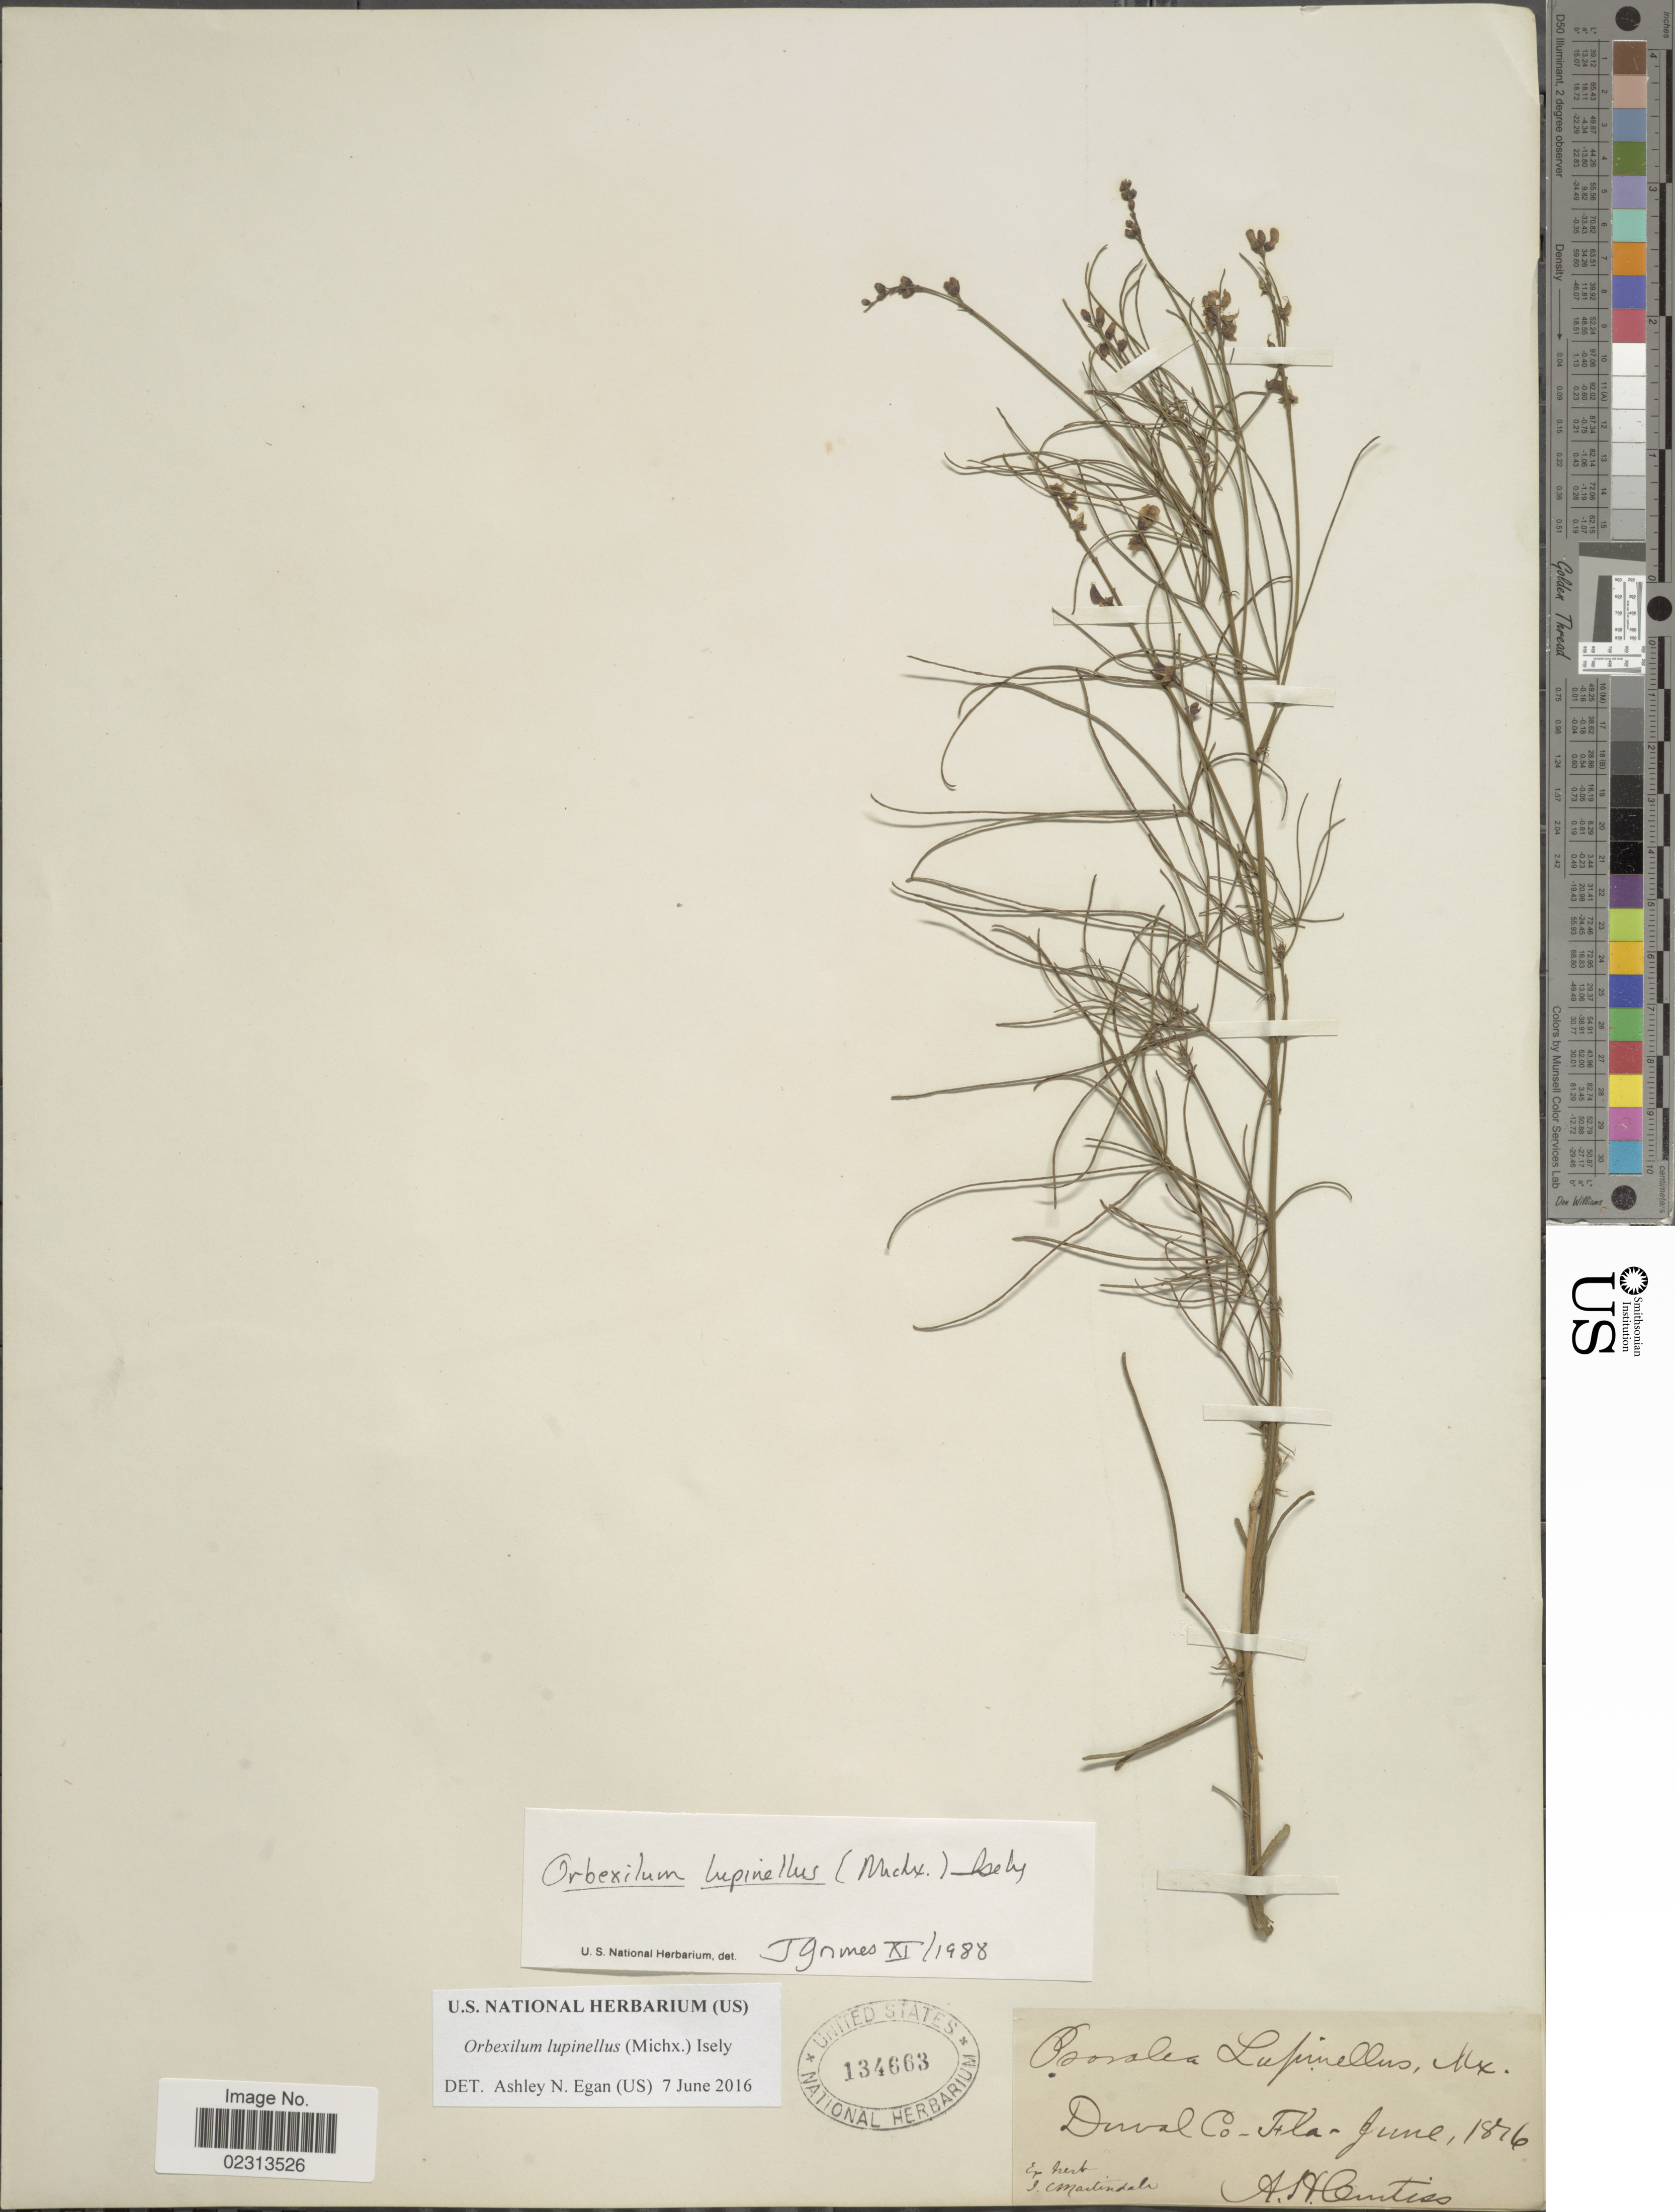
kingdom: Plantae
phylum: Tracheophyta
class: Magnoliopsida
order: Fabales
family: Fabaceae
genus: Orbexilum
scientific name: Orbexilum lupinellus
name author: (Michx.) Isley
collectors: A. H. Curtiss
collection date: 1876-06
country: United States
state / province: Florida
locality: Duval Co,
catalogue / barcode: US 134663